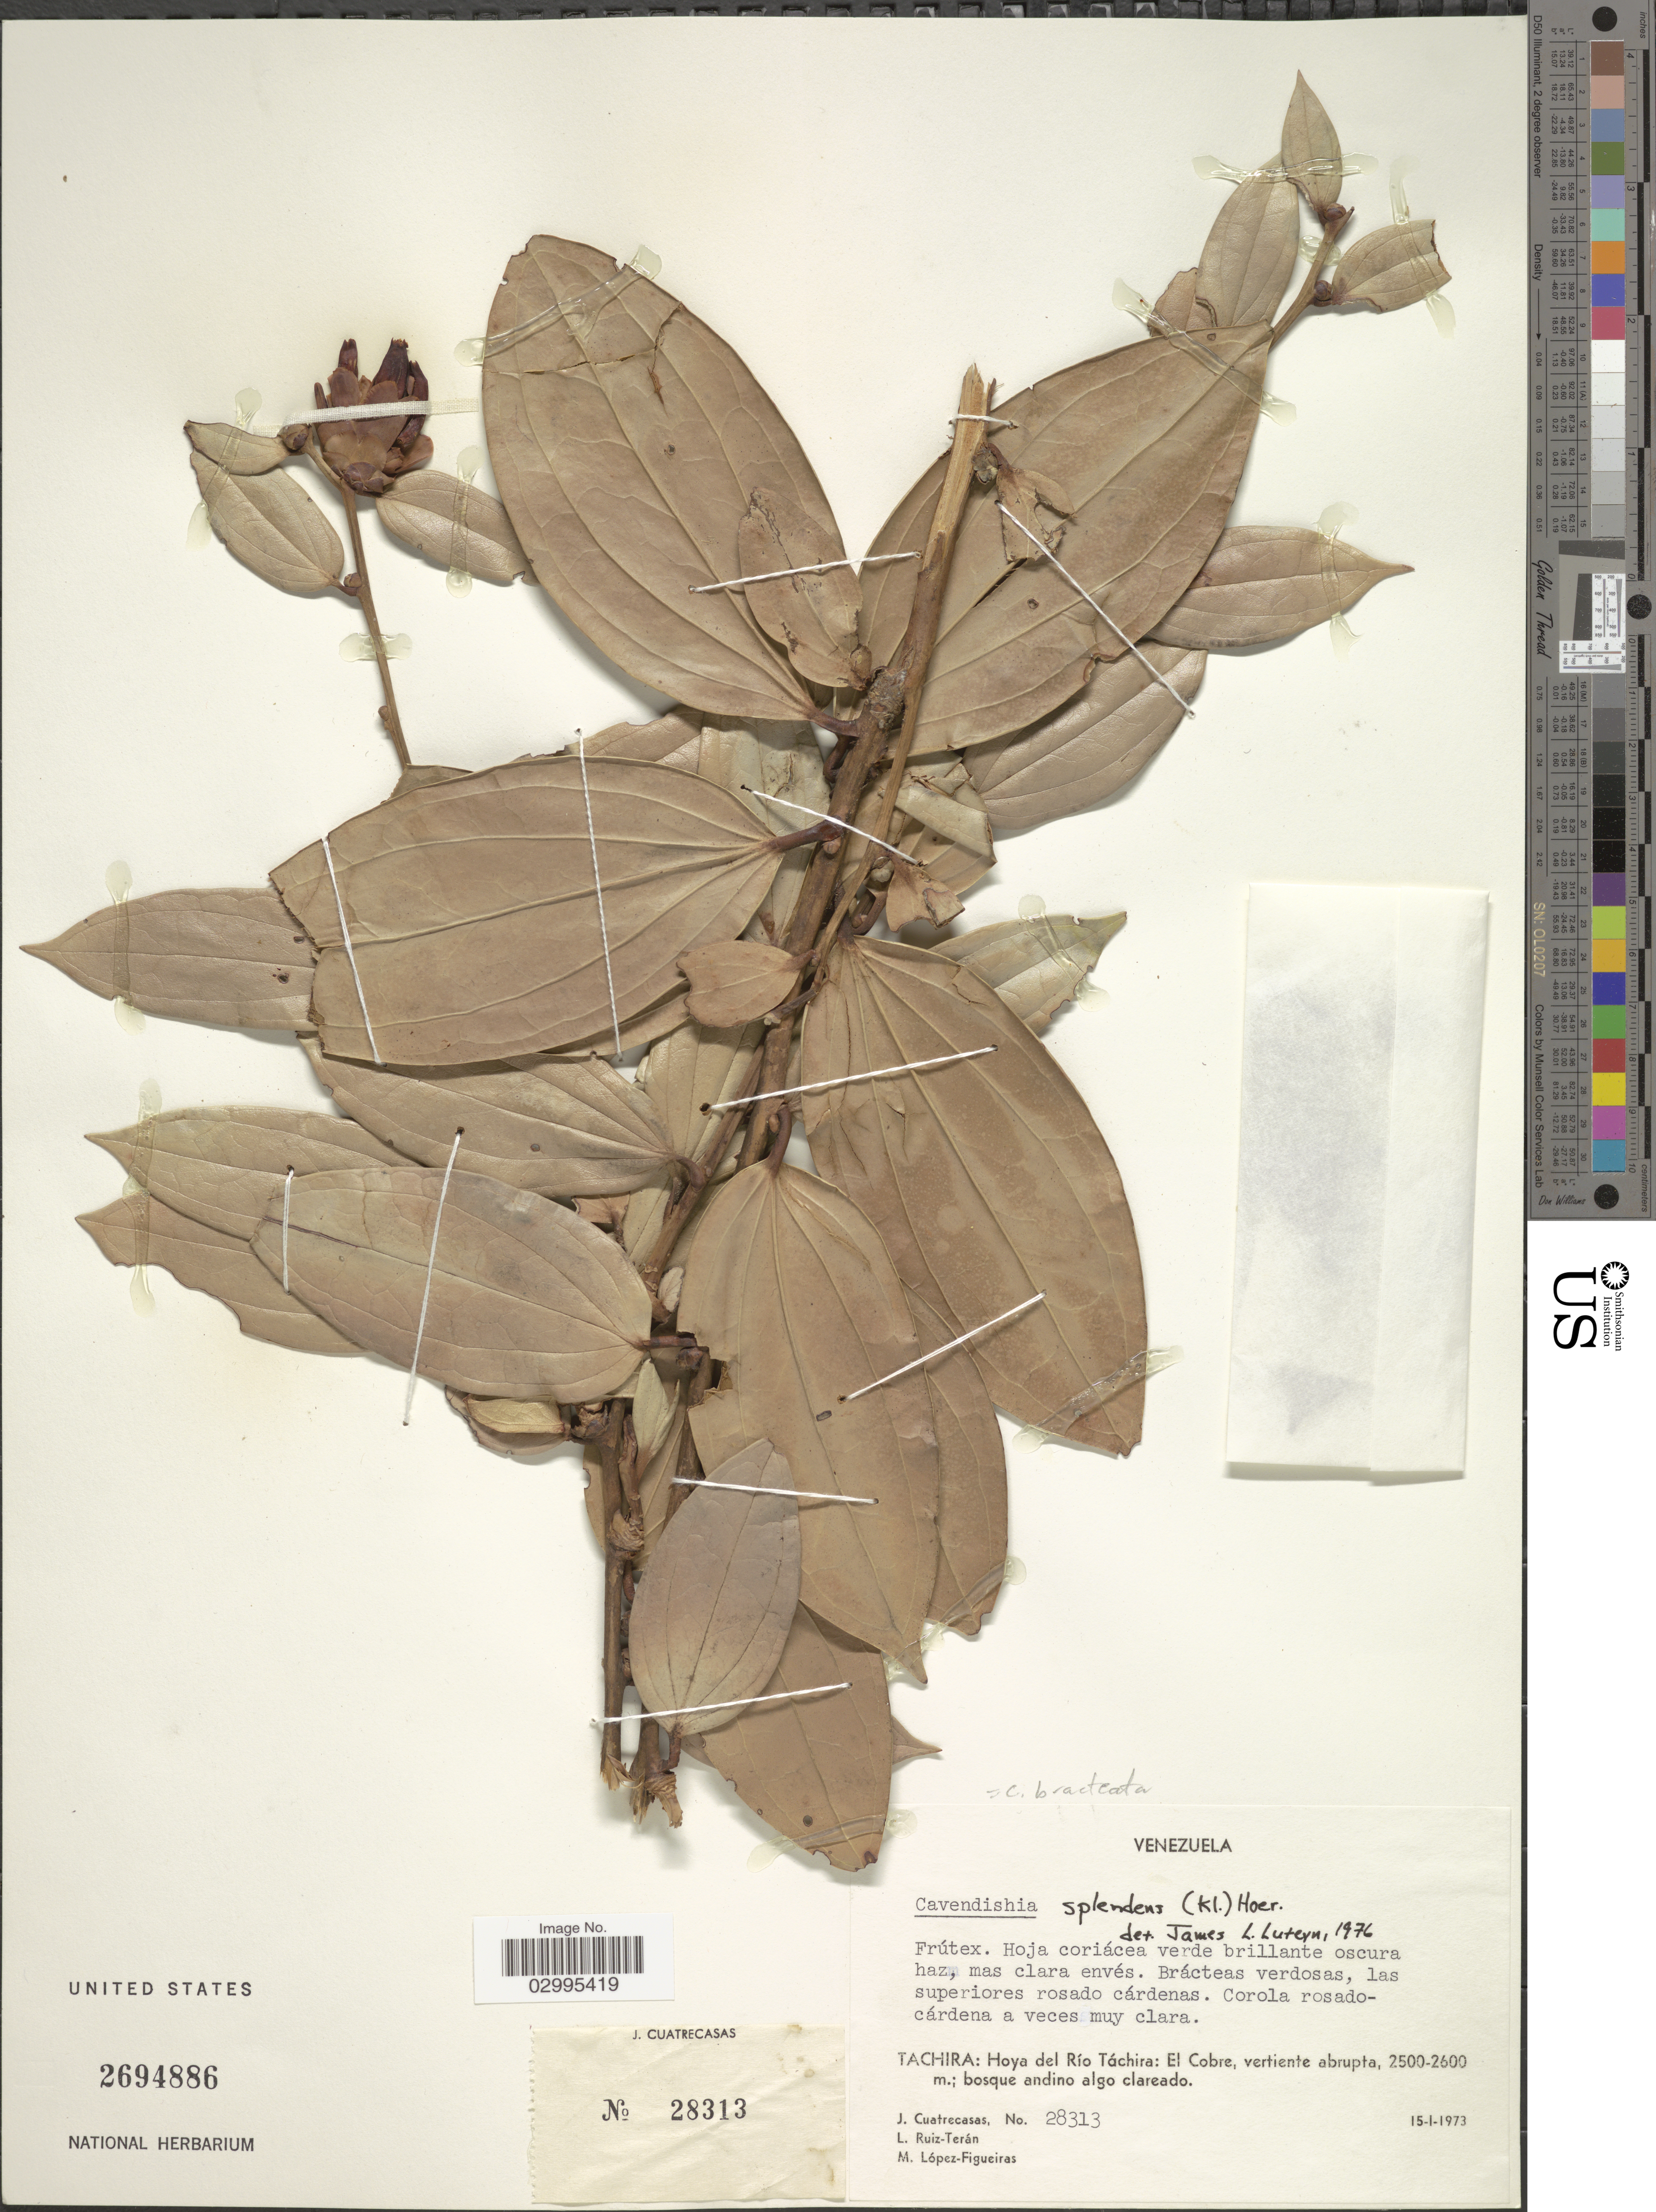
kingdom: Plantae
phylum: Tracheophyta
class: Magnoliopsida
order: Ericales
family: Ericaceae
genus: Cavendishia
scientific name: Cavendishia bracteata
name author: (Ruiz & Pav. ex J. St.-Hil.) Hoerold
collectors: J. Cuatrecasas, L. E. Ruíz-Terán & M. López Figueiras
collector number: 28313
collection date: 1973-01-15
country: Venezuela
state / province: Tachira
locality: Hoya del Río Táchira: El Cobre, vertiente abrupta.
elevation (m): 2500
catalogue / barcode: US 2694886